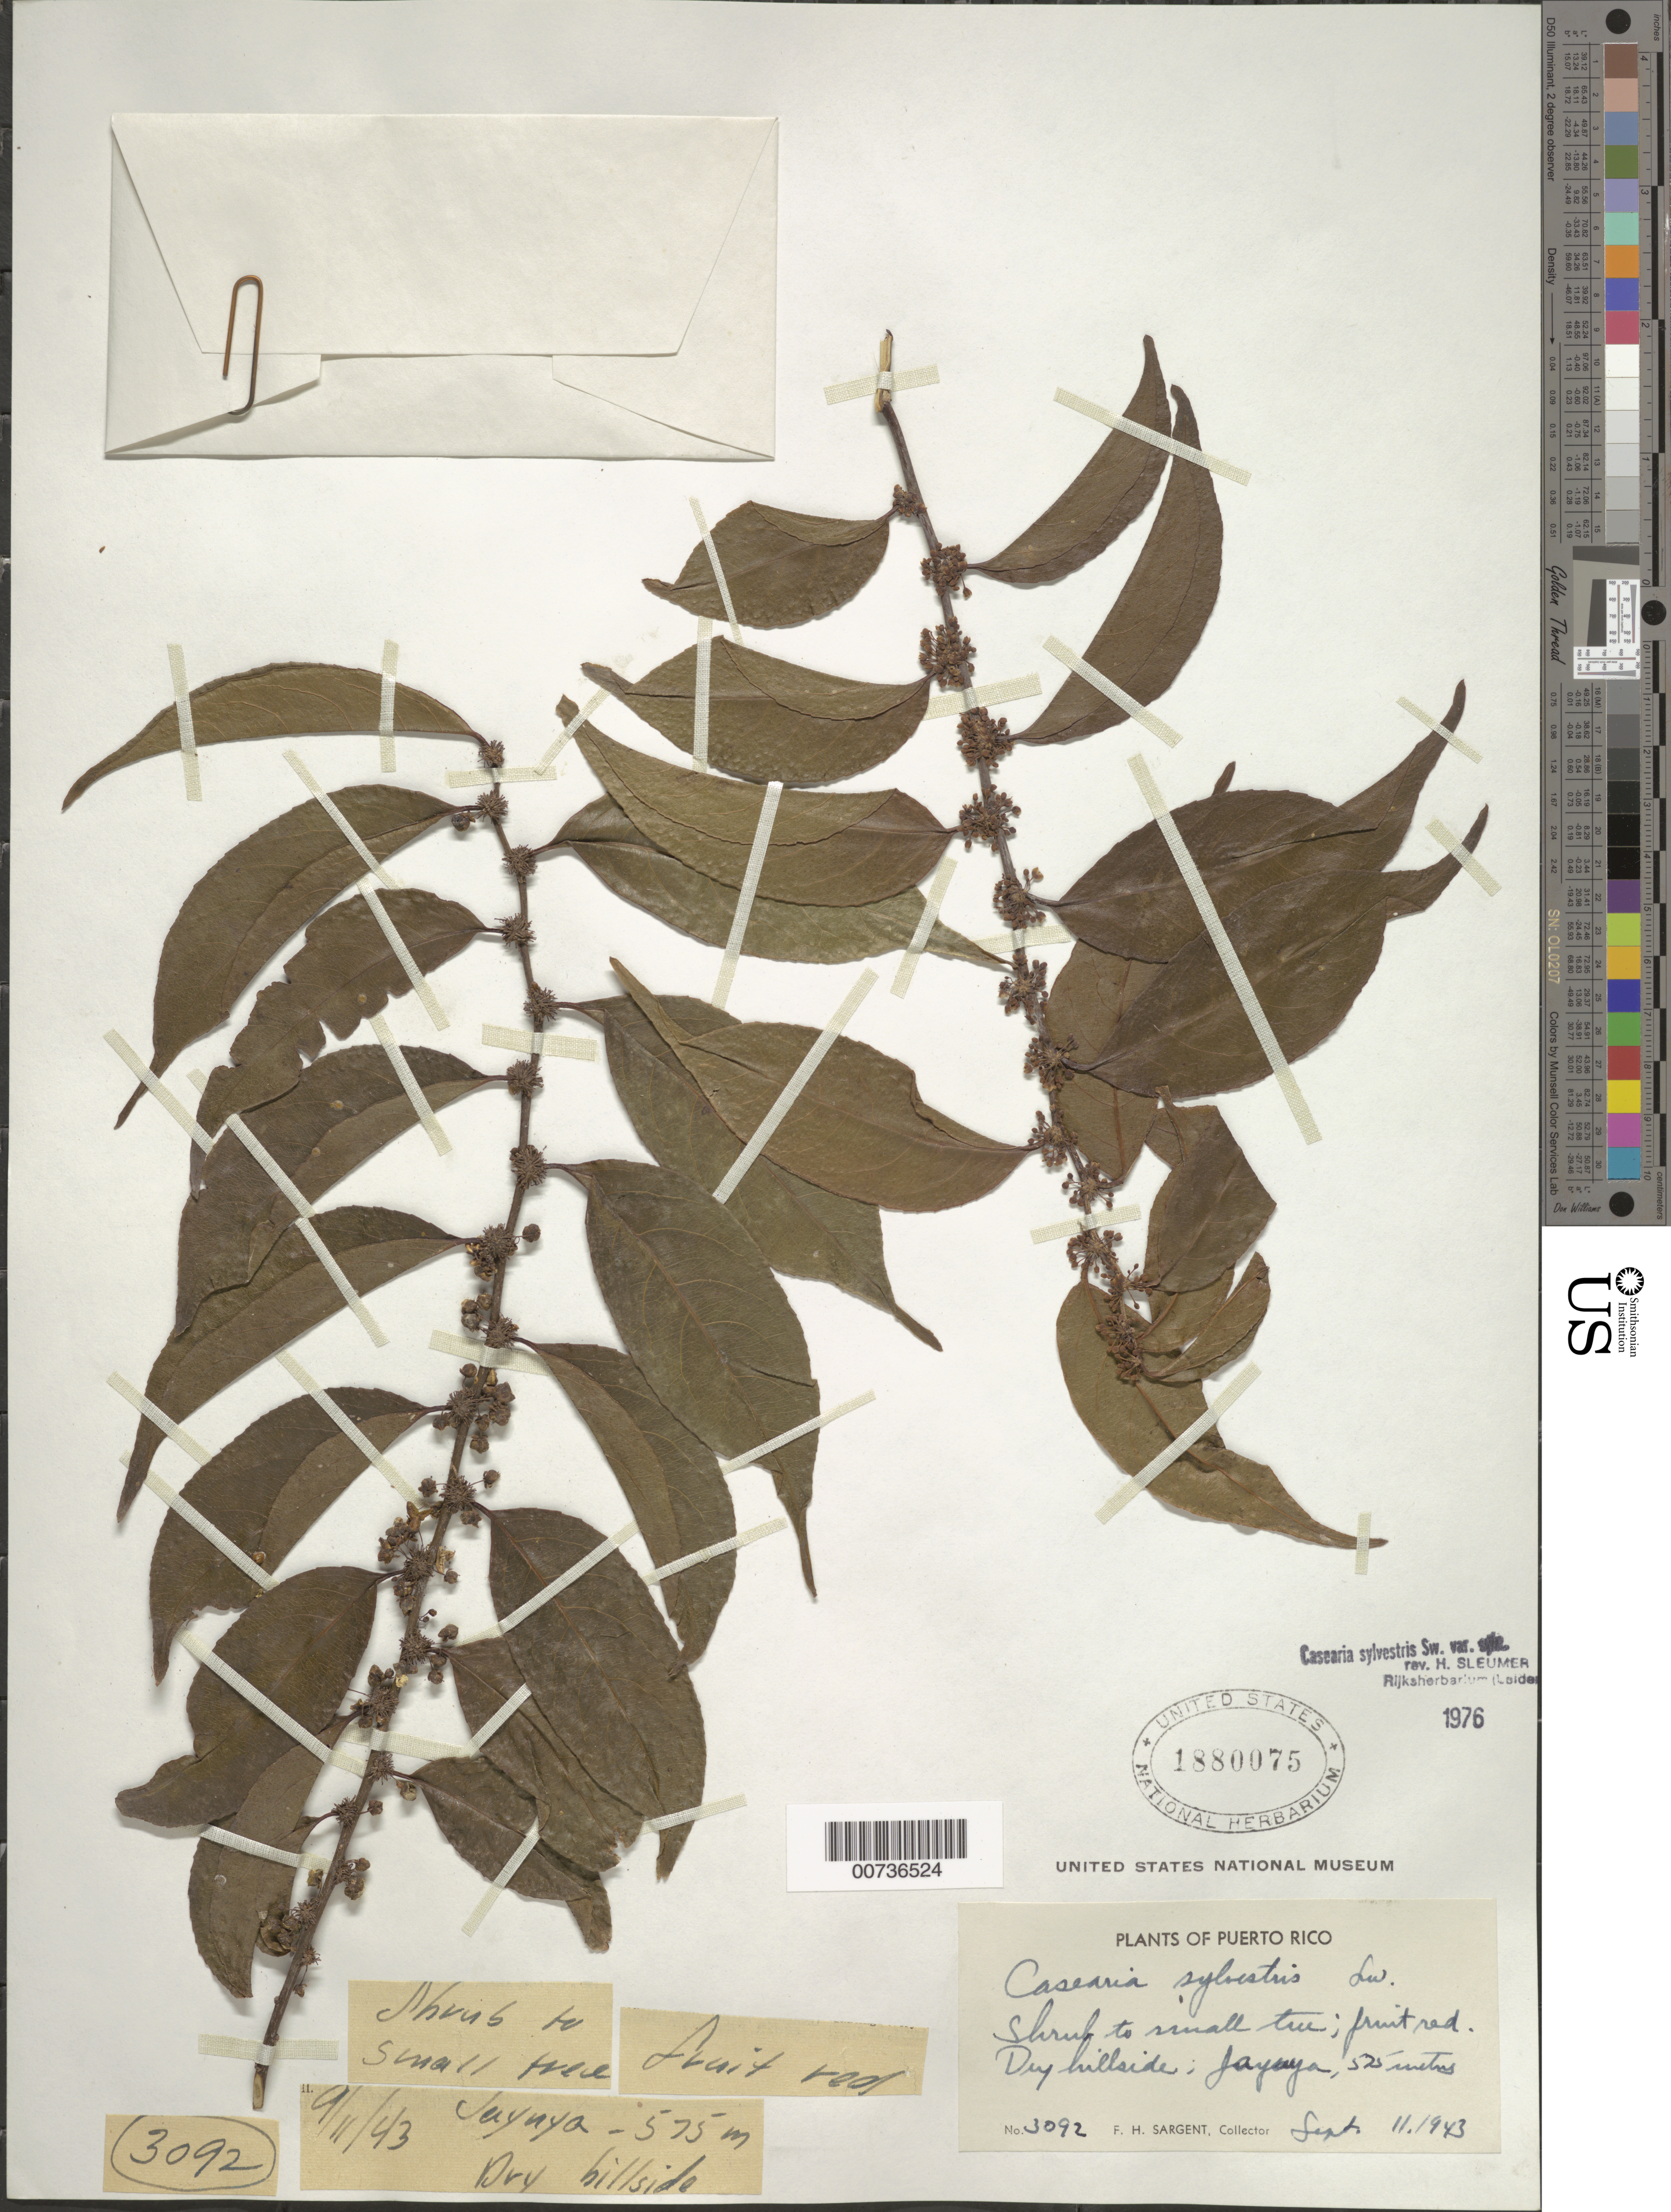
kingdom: Plantae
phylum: Tracheophyta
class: Magnoliopsida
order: Malpighiales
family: Salicaceae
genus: Casearia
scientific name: Casearia sylvestris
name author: Sw.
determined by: Sleumer, H. O.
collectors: F. H. Sargent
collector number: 3092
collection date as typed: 11 Sep 1943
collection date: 1943-09-11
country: Puerto Rico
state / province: Jayuya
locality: Jayuya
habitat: Dry hillside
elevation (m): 525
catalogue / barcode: US 1880075